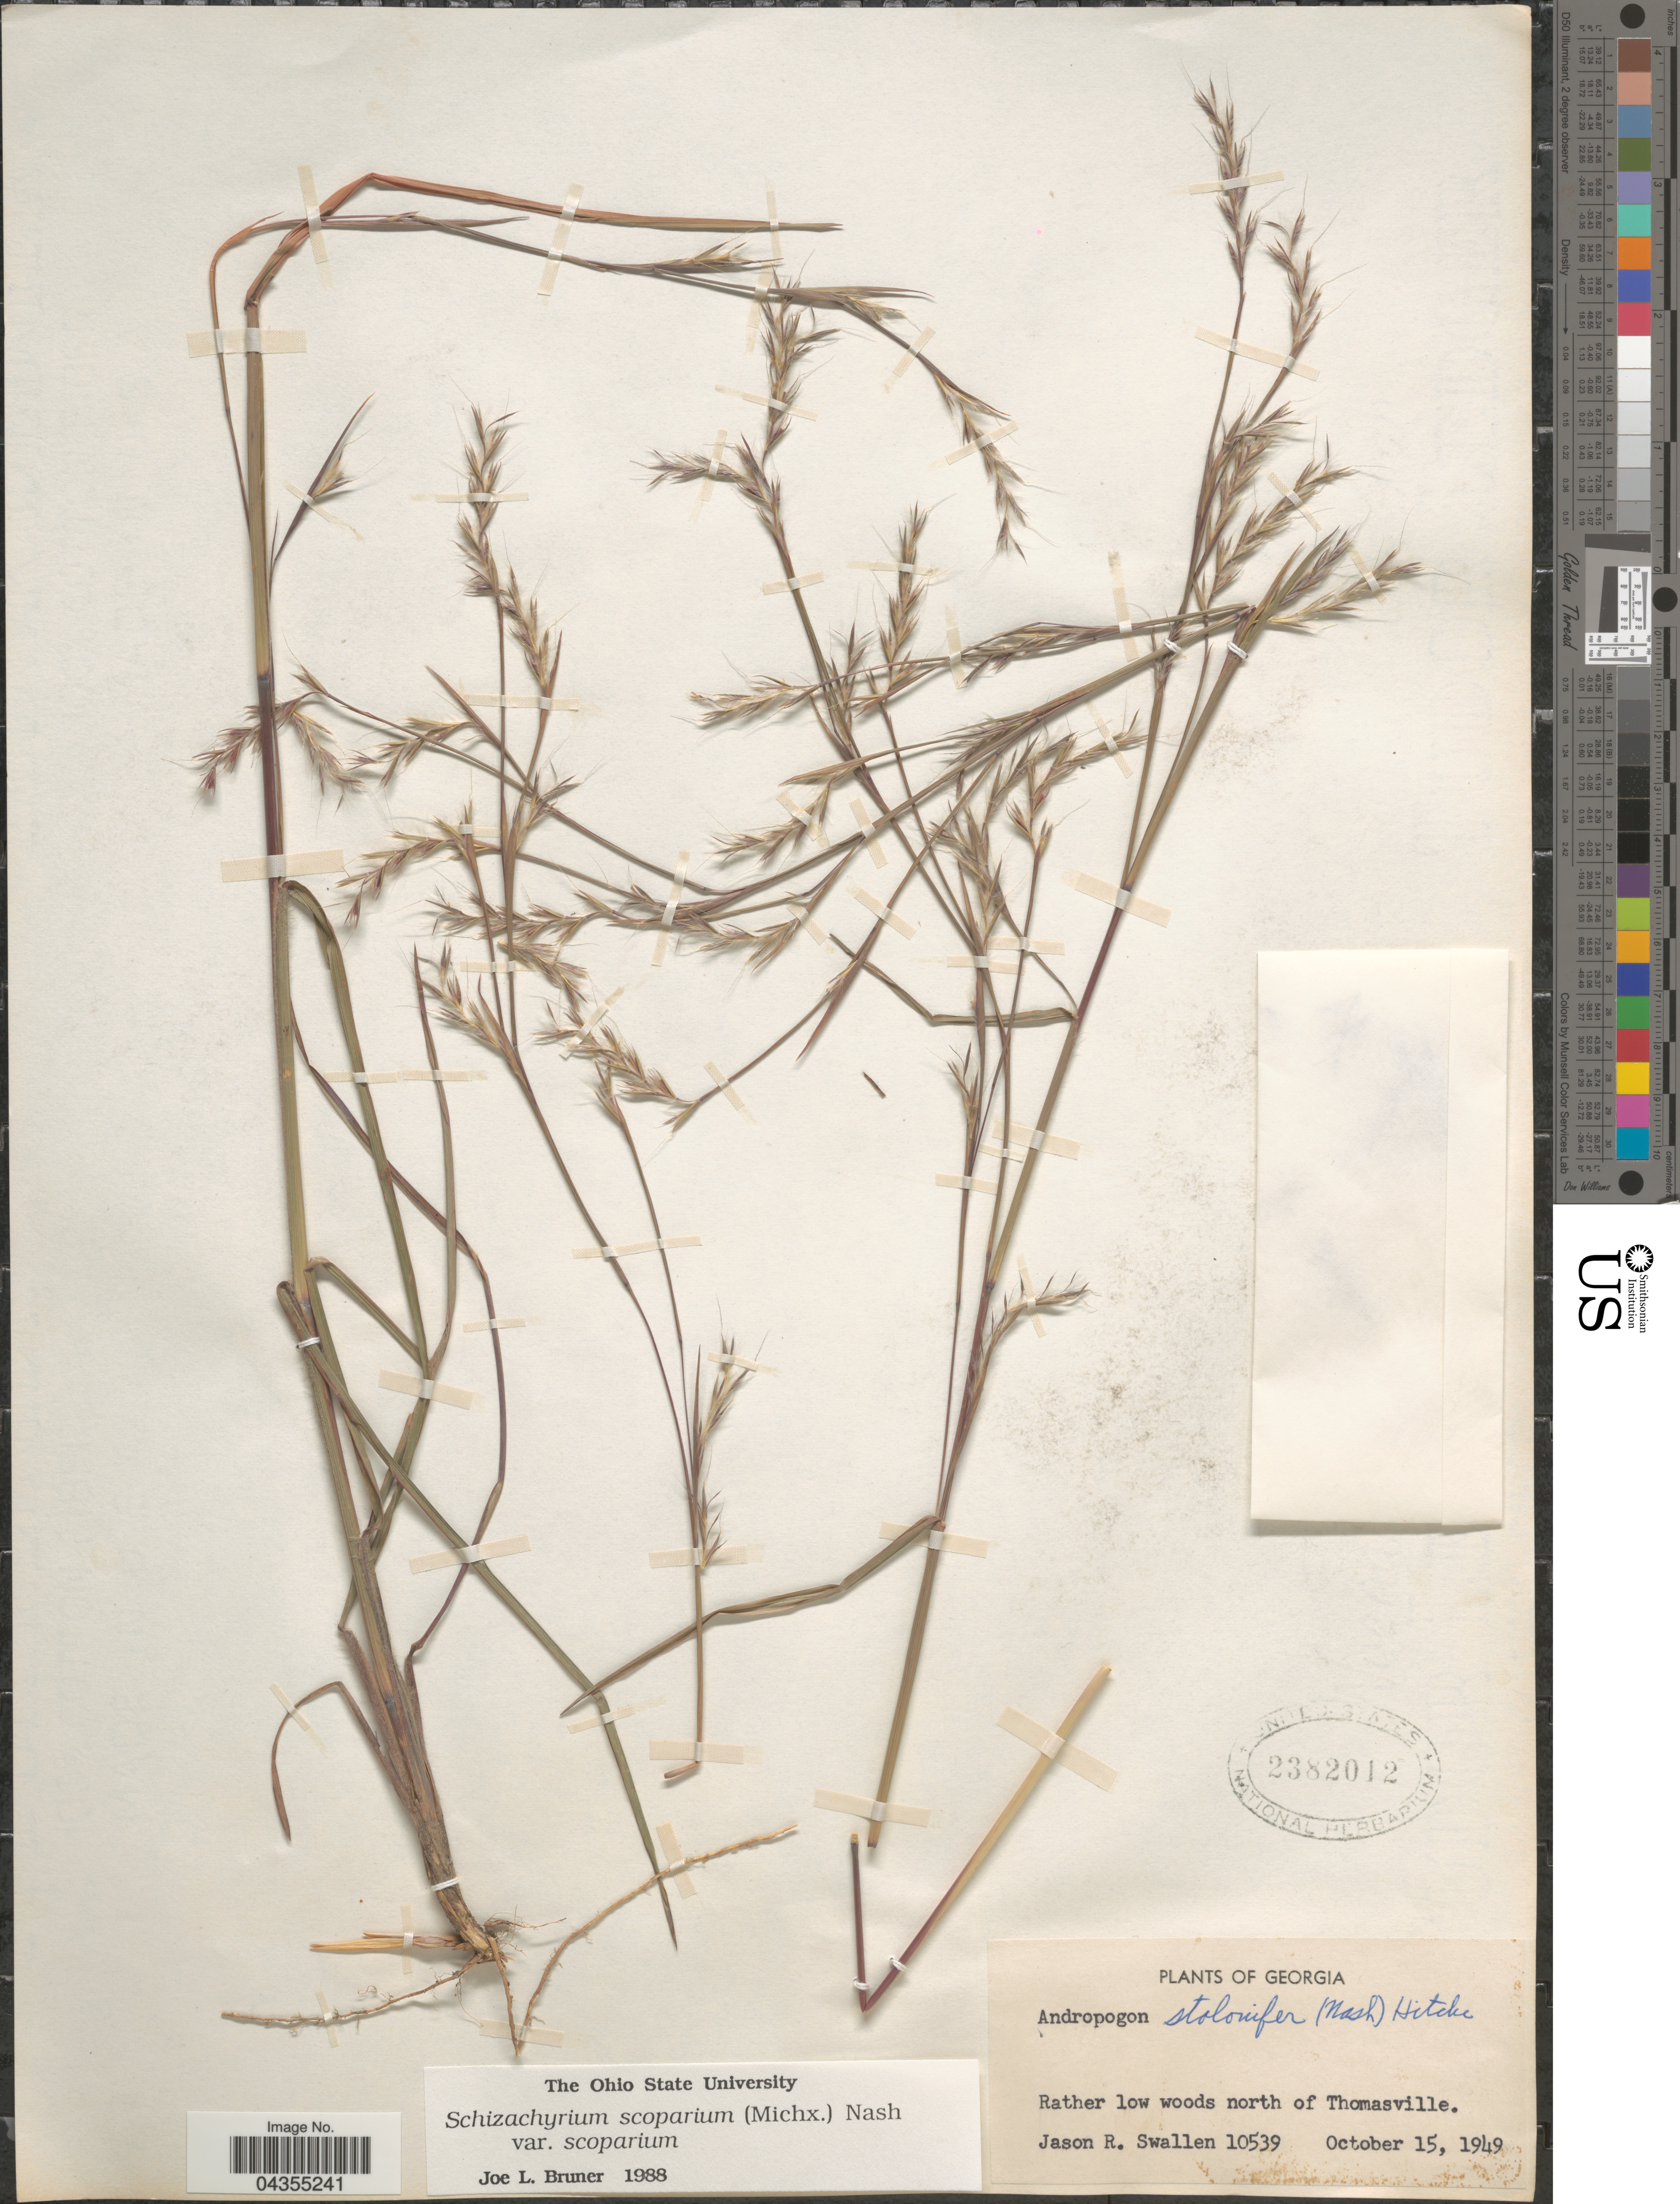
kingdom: Plantae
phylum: Tracheophyta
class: Liliopsida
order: Poales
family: Poaceae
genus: Schizachyrium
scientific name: Schizachyrium scoparium var. scoparium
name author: (Michx.) Nash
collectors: J. R. Swallen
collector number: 10539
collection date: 1949-10-15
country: United States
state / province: Georgia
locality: Rather low woods north of Thomasville.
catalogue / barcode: US 2382012